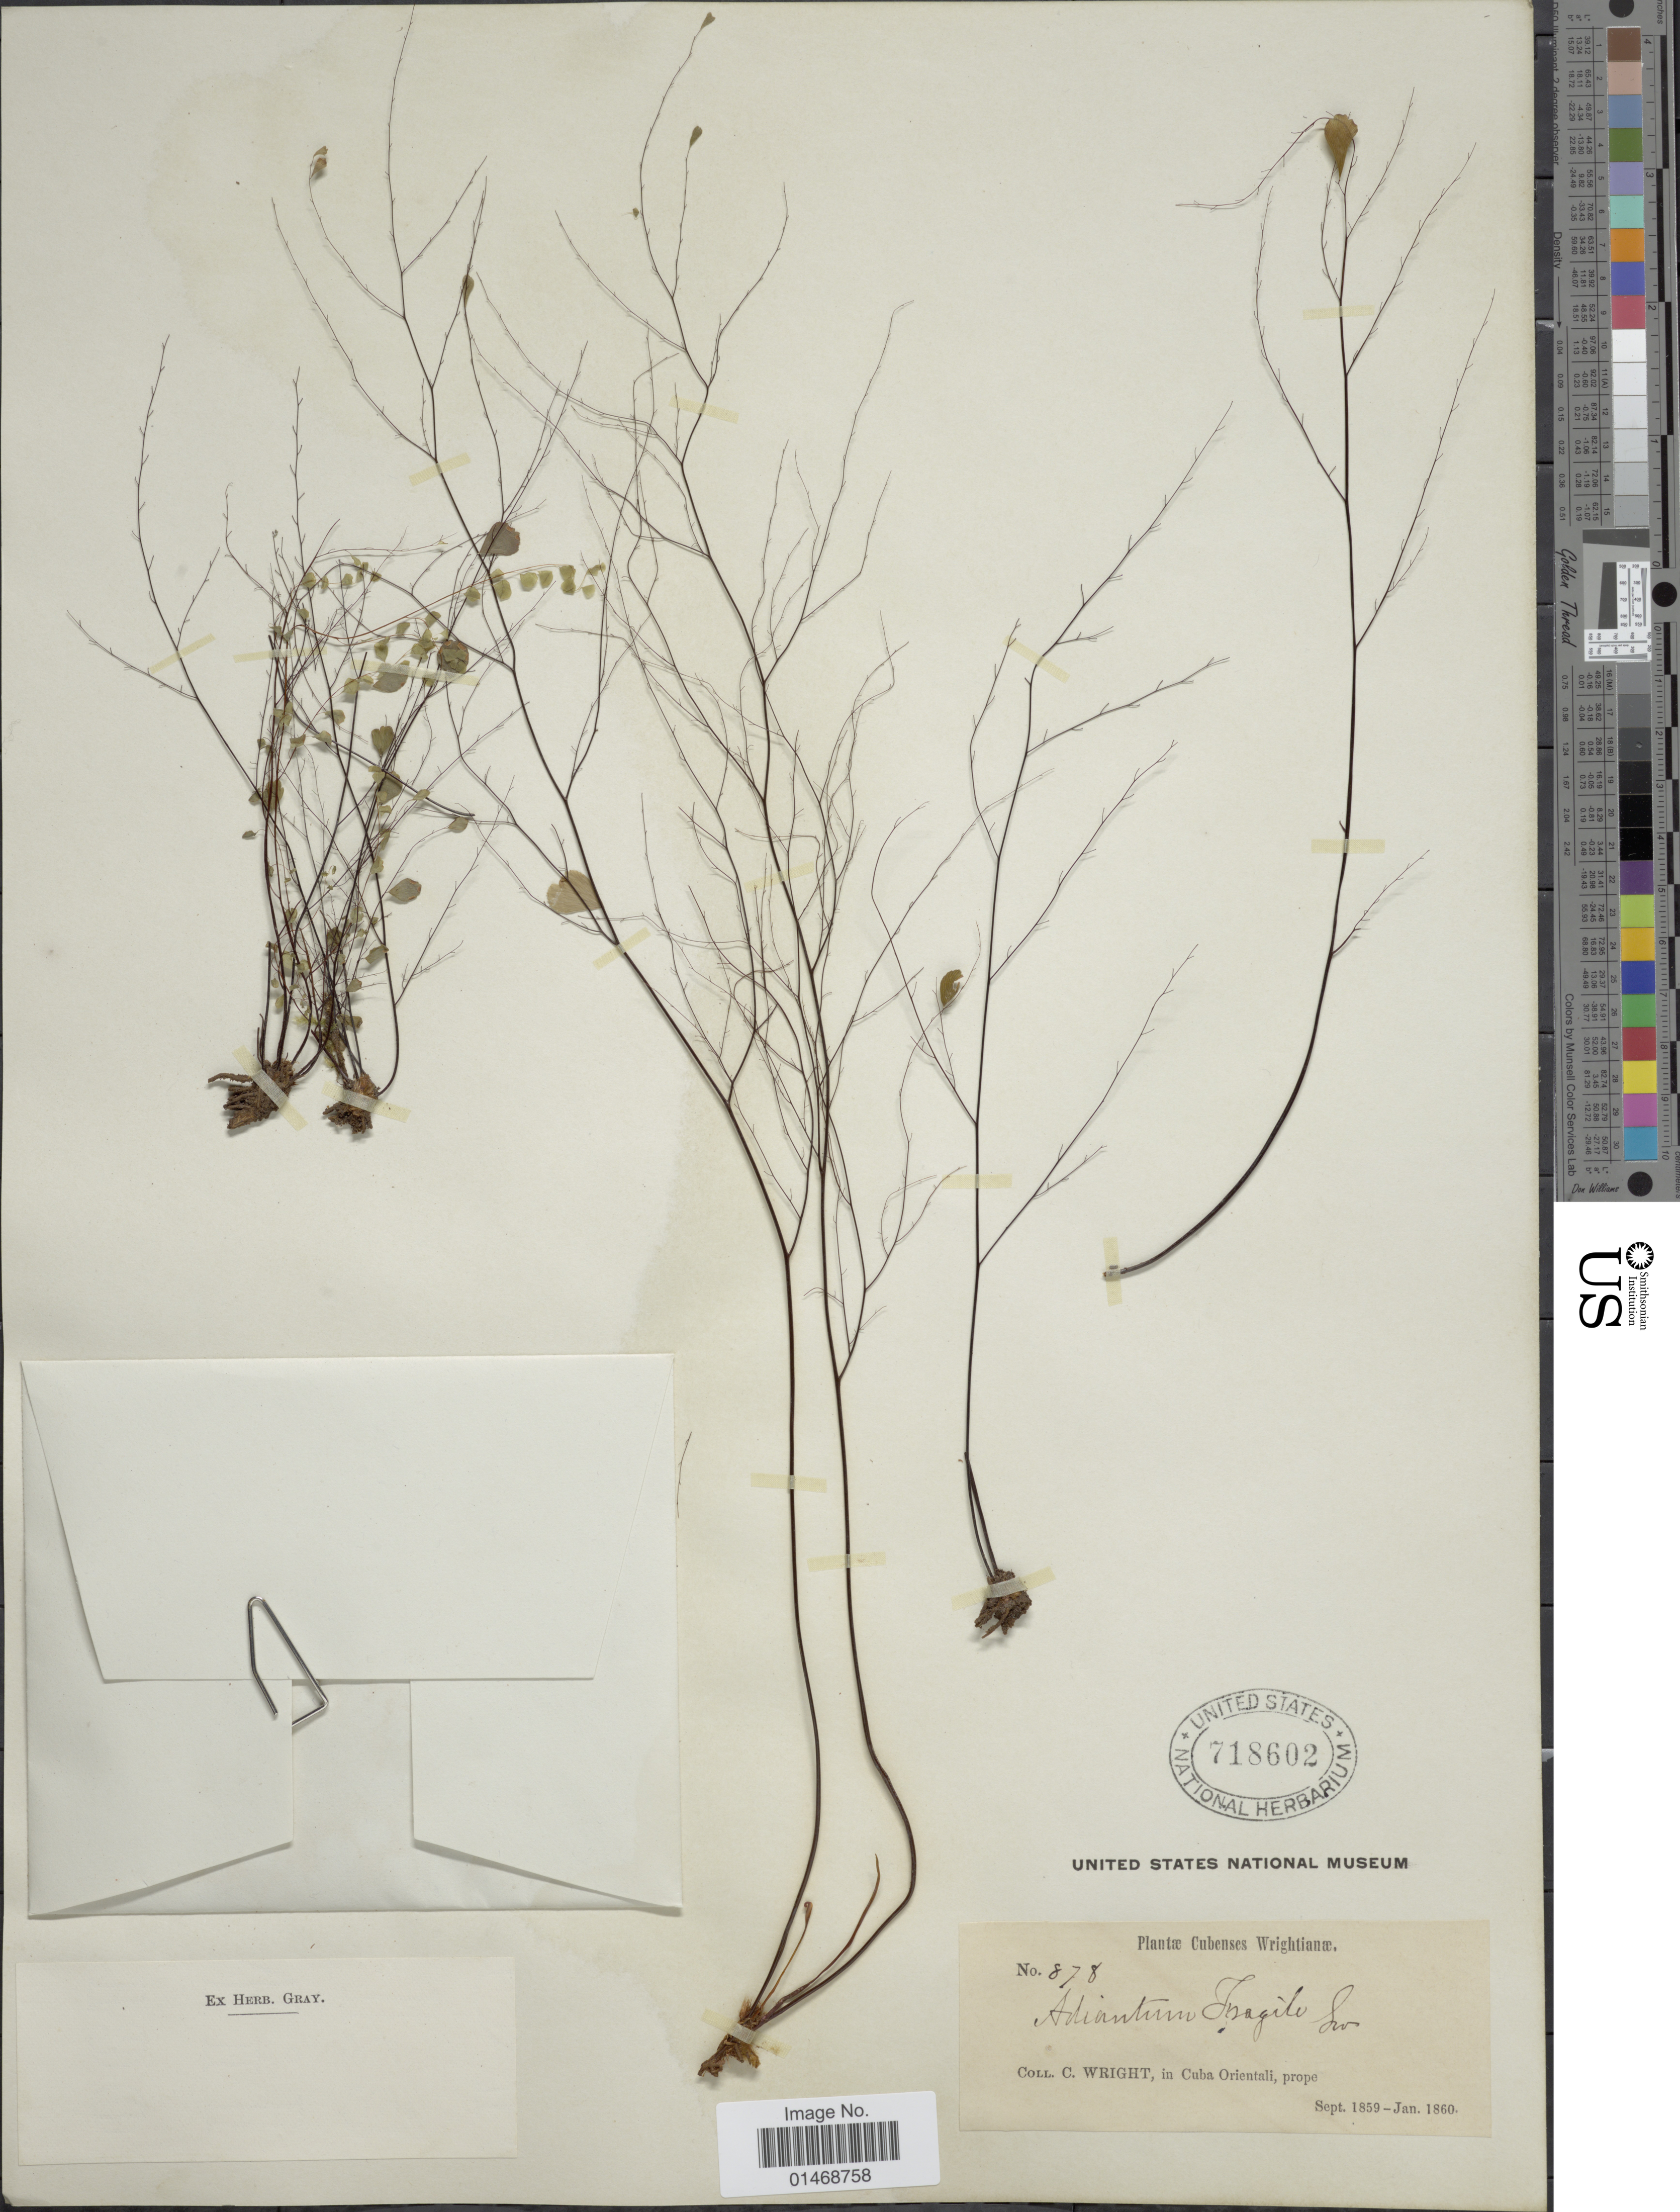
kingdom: Plantae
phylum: Tracheophyta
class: Polypodiopsida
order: Polypodiales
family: Pteridaceae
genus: Adiantum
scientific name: Adiantum fragile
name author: Sw.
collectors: C. Wright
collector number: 878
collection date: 1859-09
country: Cuba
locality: In Cuba Orientali prope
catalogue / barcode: US 718602